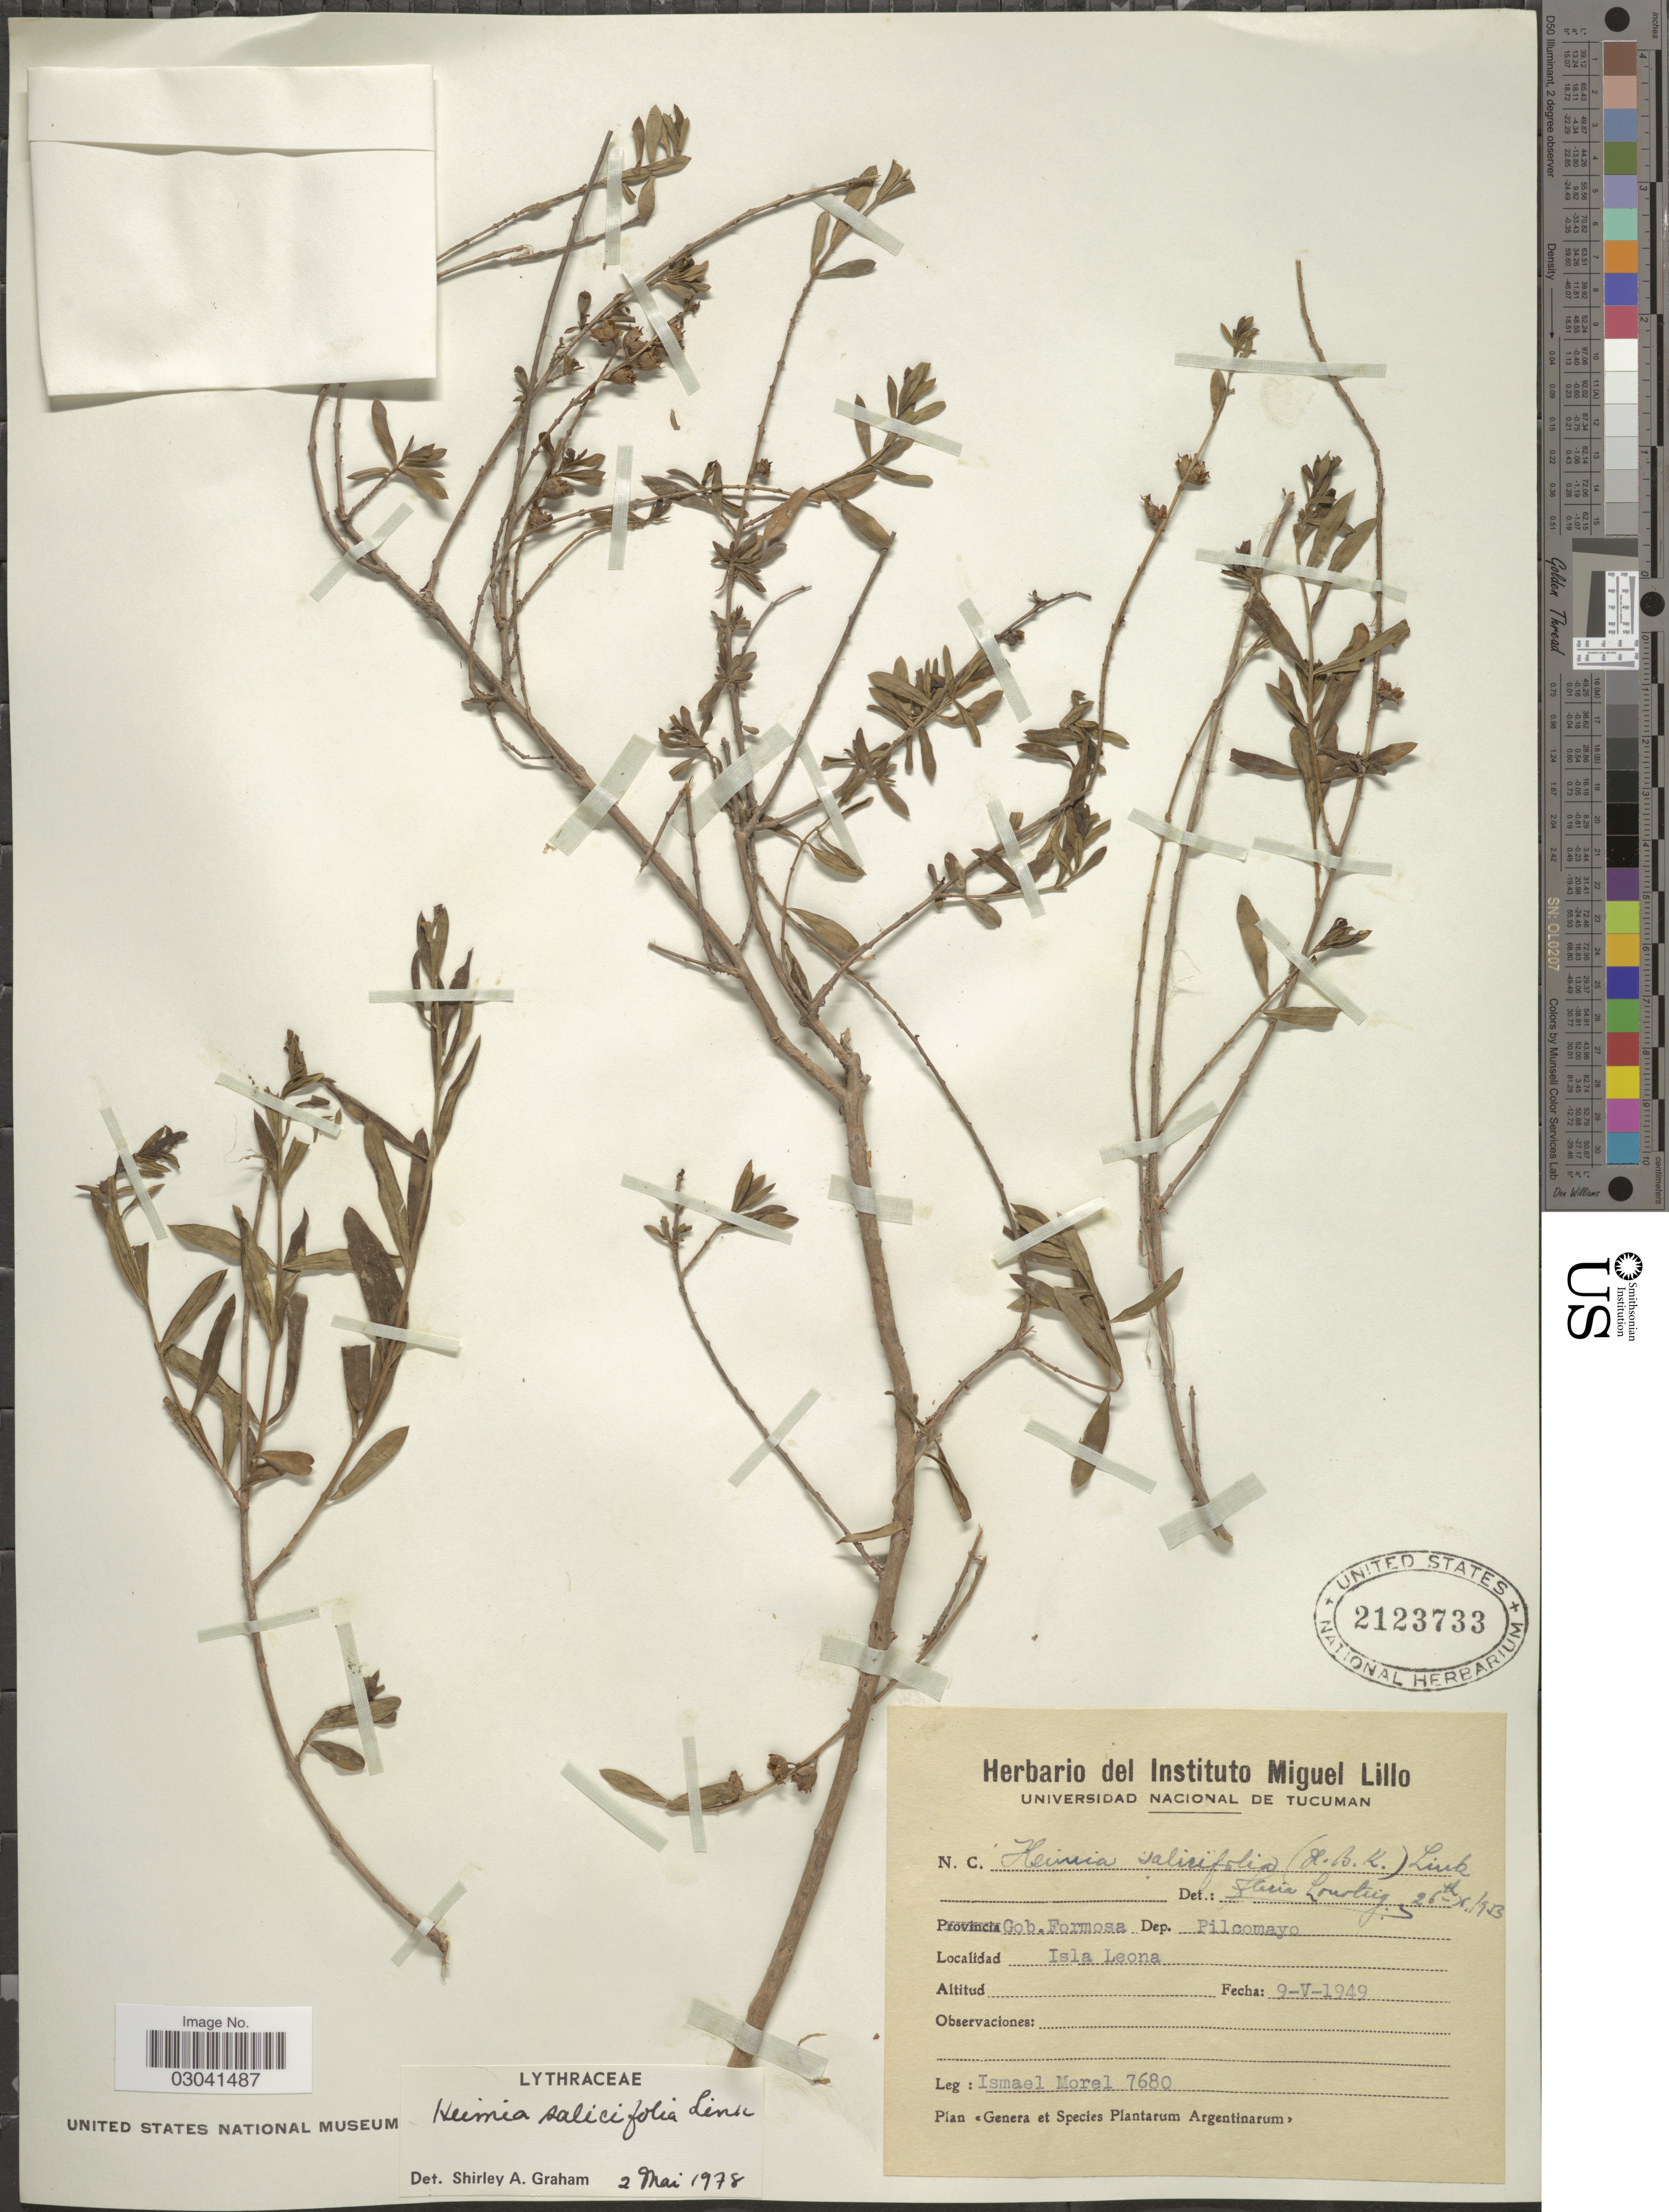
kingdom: Plantae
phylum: Tracheophyta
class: Magnoliopsida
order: Myrtales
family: Lythraceae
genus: Heimia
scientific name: Heimia salicifolia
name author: Link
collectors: I. Morel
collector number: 7680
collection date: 1949-05-09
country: Argentina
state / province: Formosa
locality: Gob. Formosa, Dep. Pilcomayo, Isla Leona.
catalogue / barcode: US 2123733